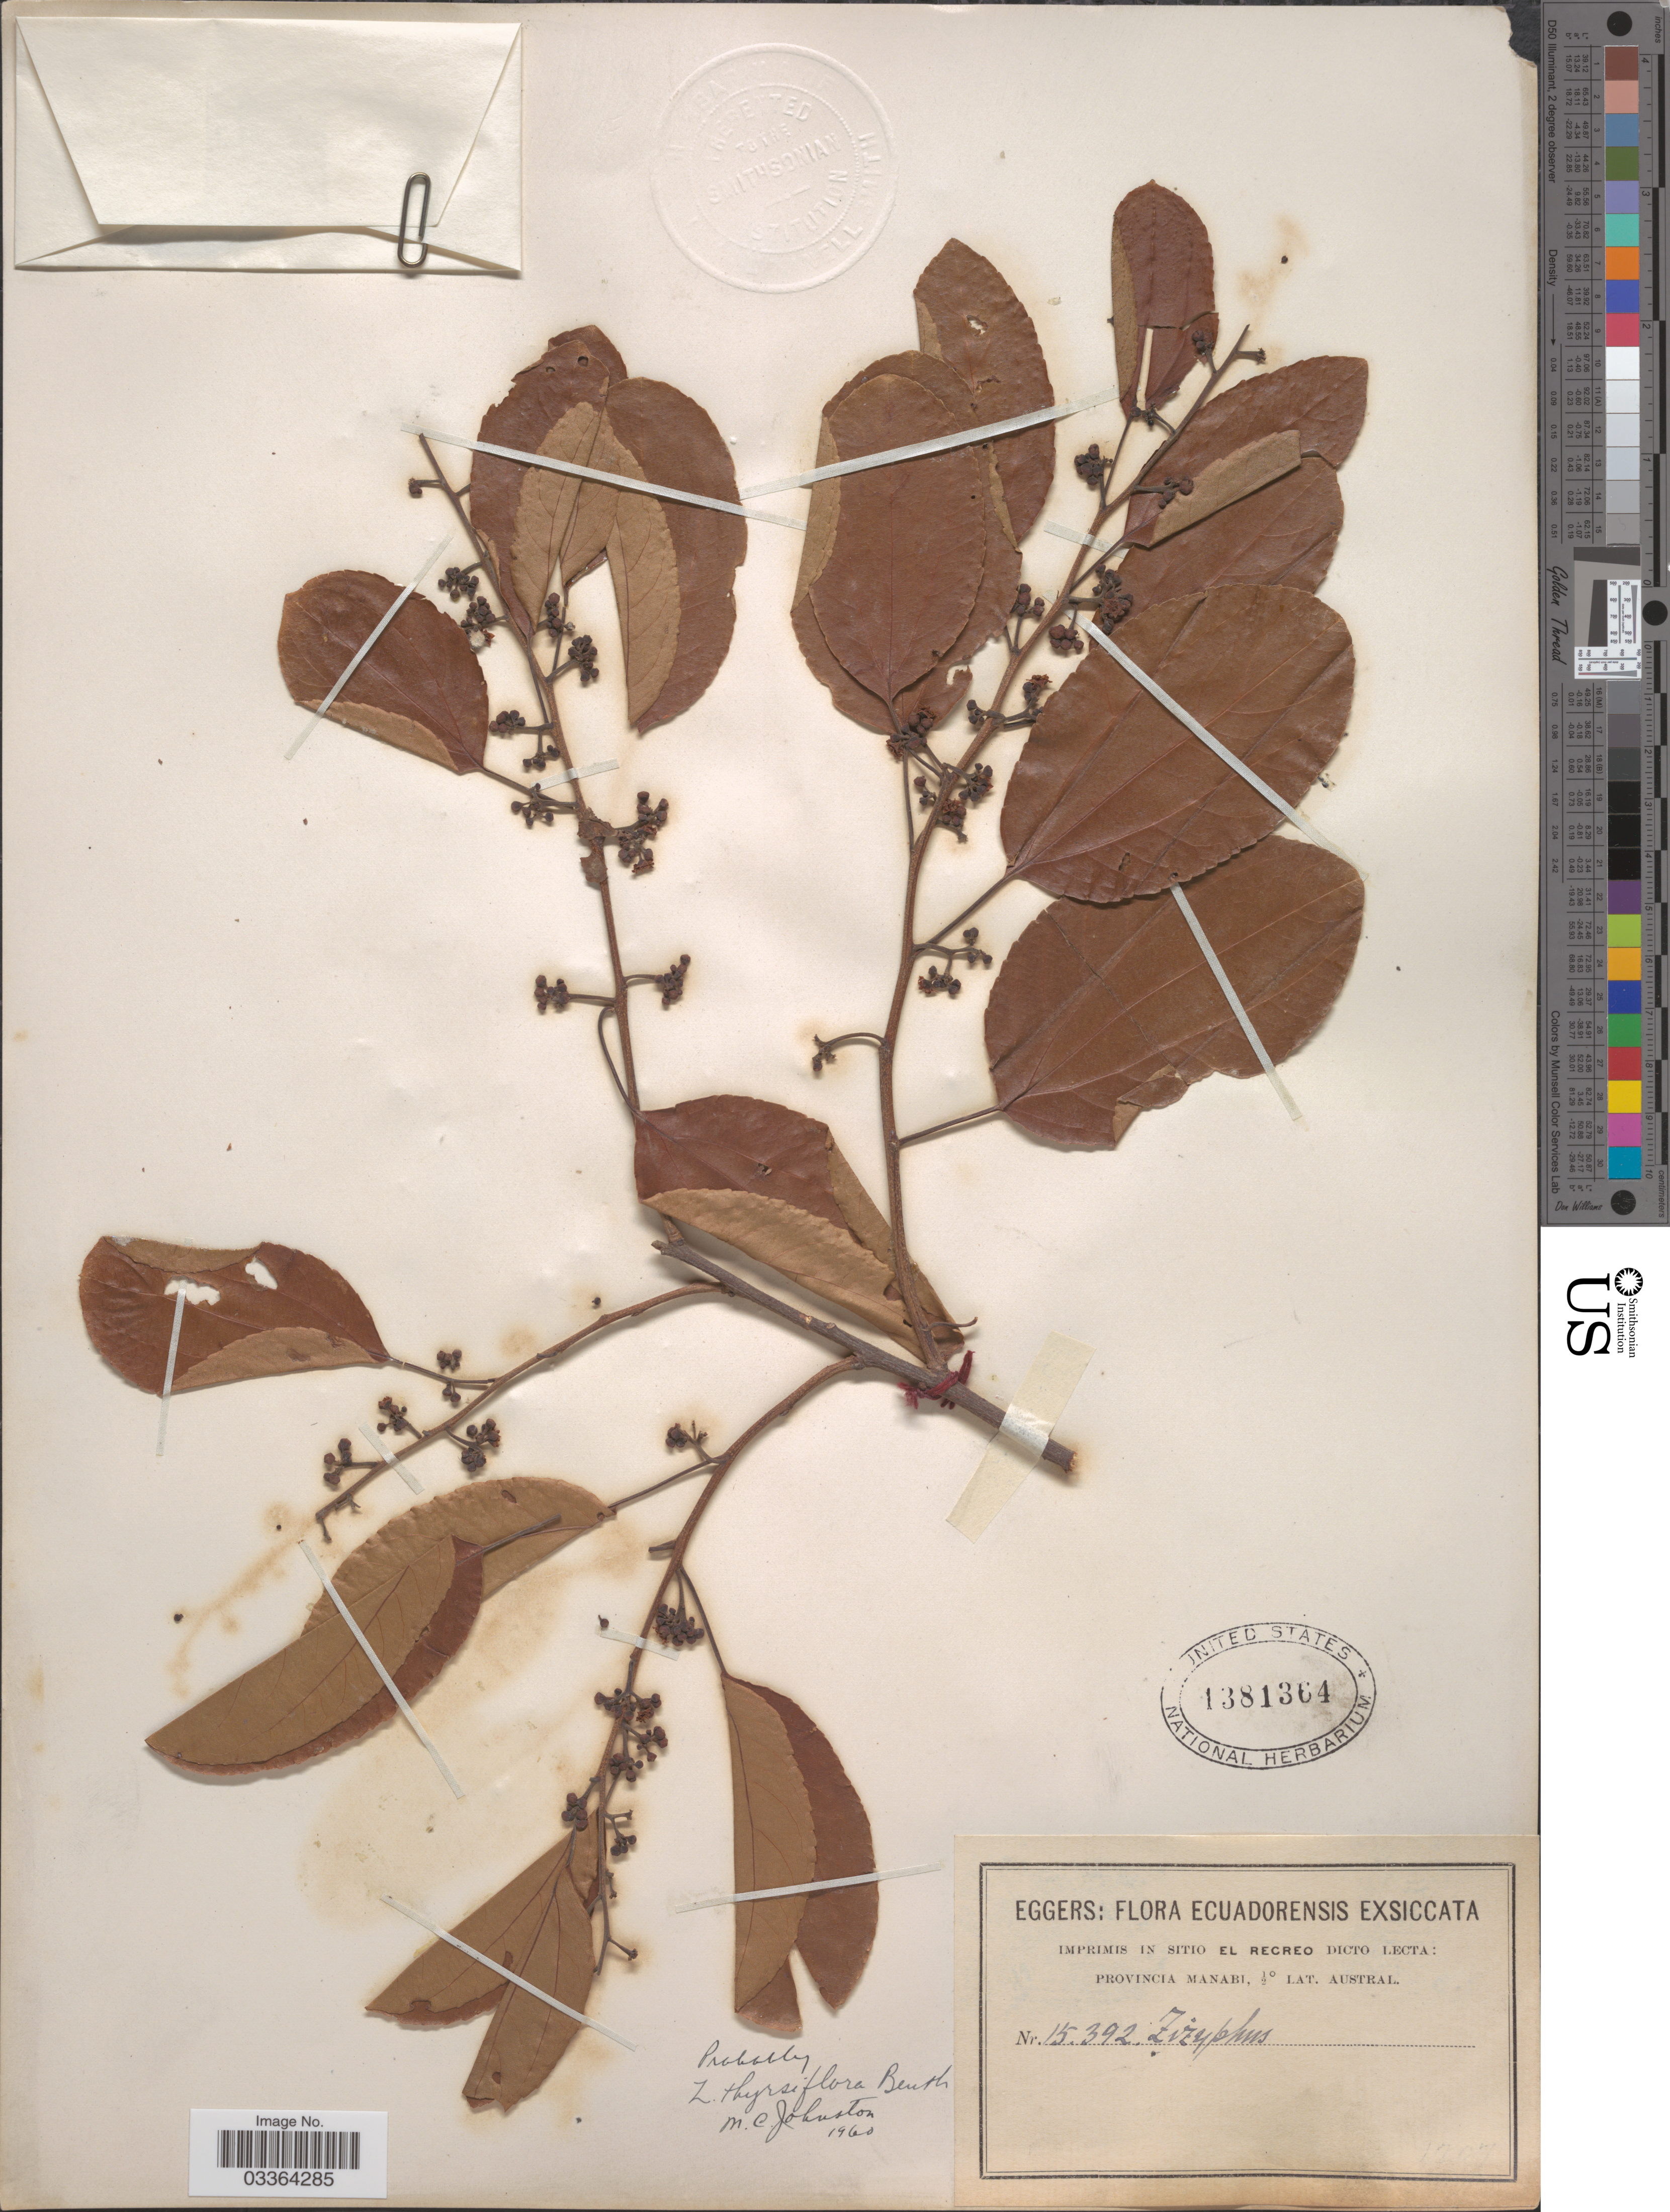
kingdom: Plantae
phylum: Tracheophyta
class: Magnoliopsida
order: Rosales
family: Rhamnaceae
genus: Sarcomphalus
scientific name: Sarcomphalus thyrsiflorus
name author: (Benth.) Hauenschild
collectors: -. Eggers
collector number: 15392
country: Ecuador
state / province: Manabí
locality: El Recreo.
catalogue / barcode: US 1381364